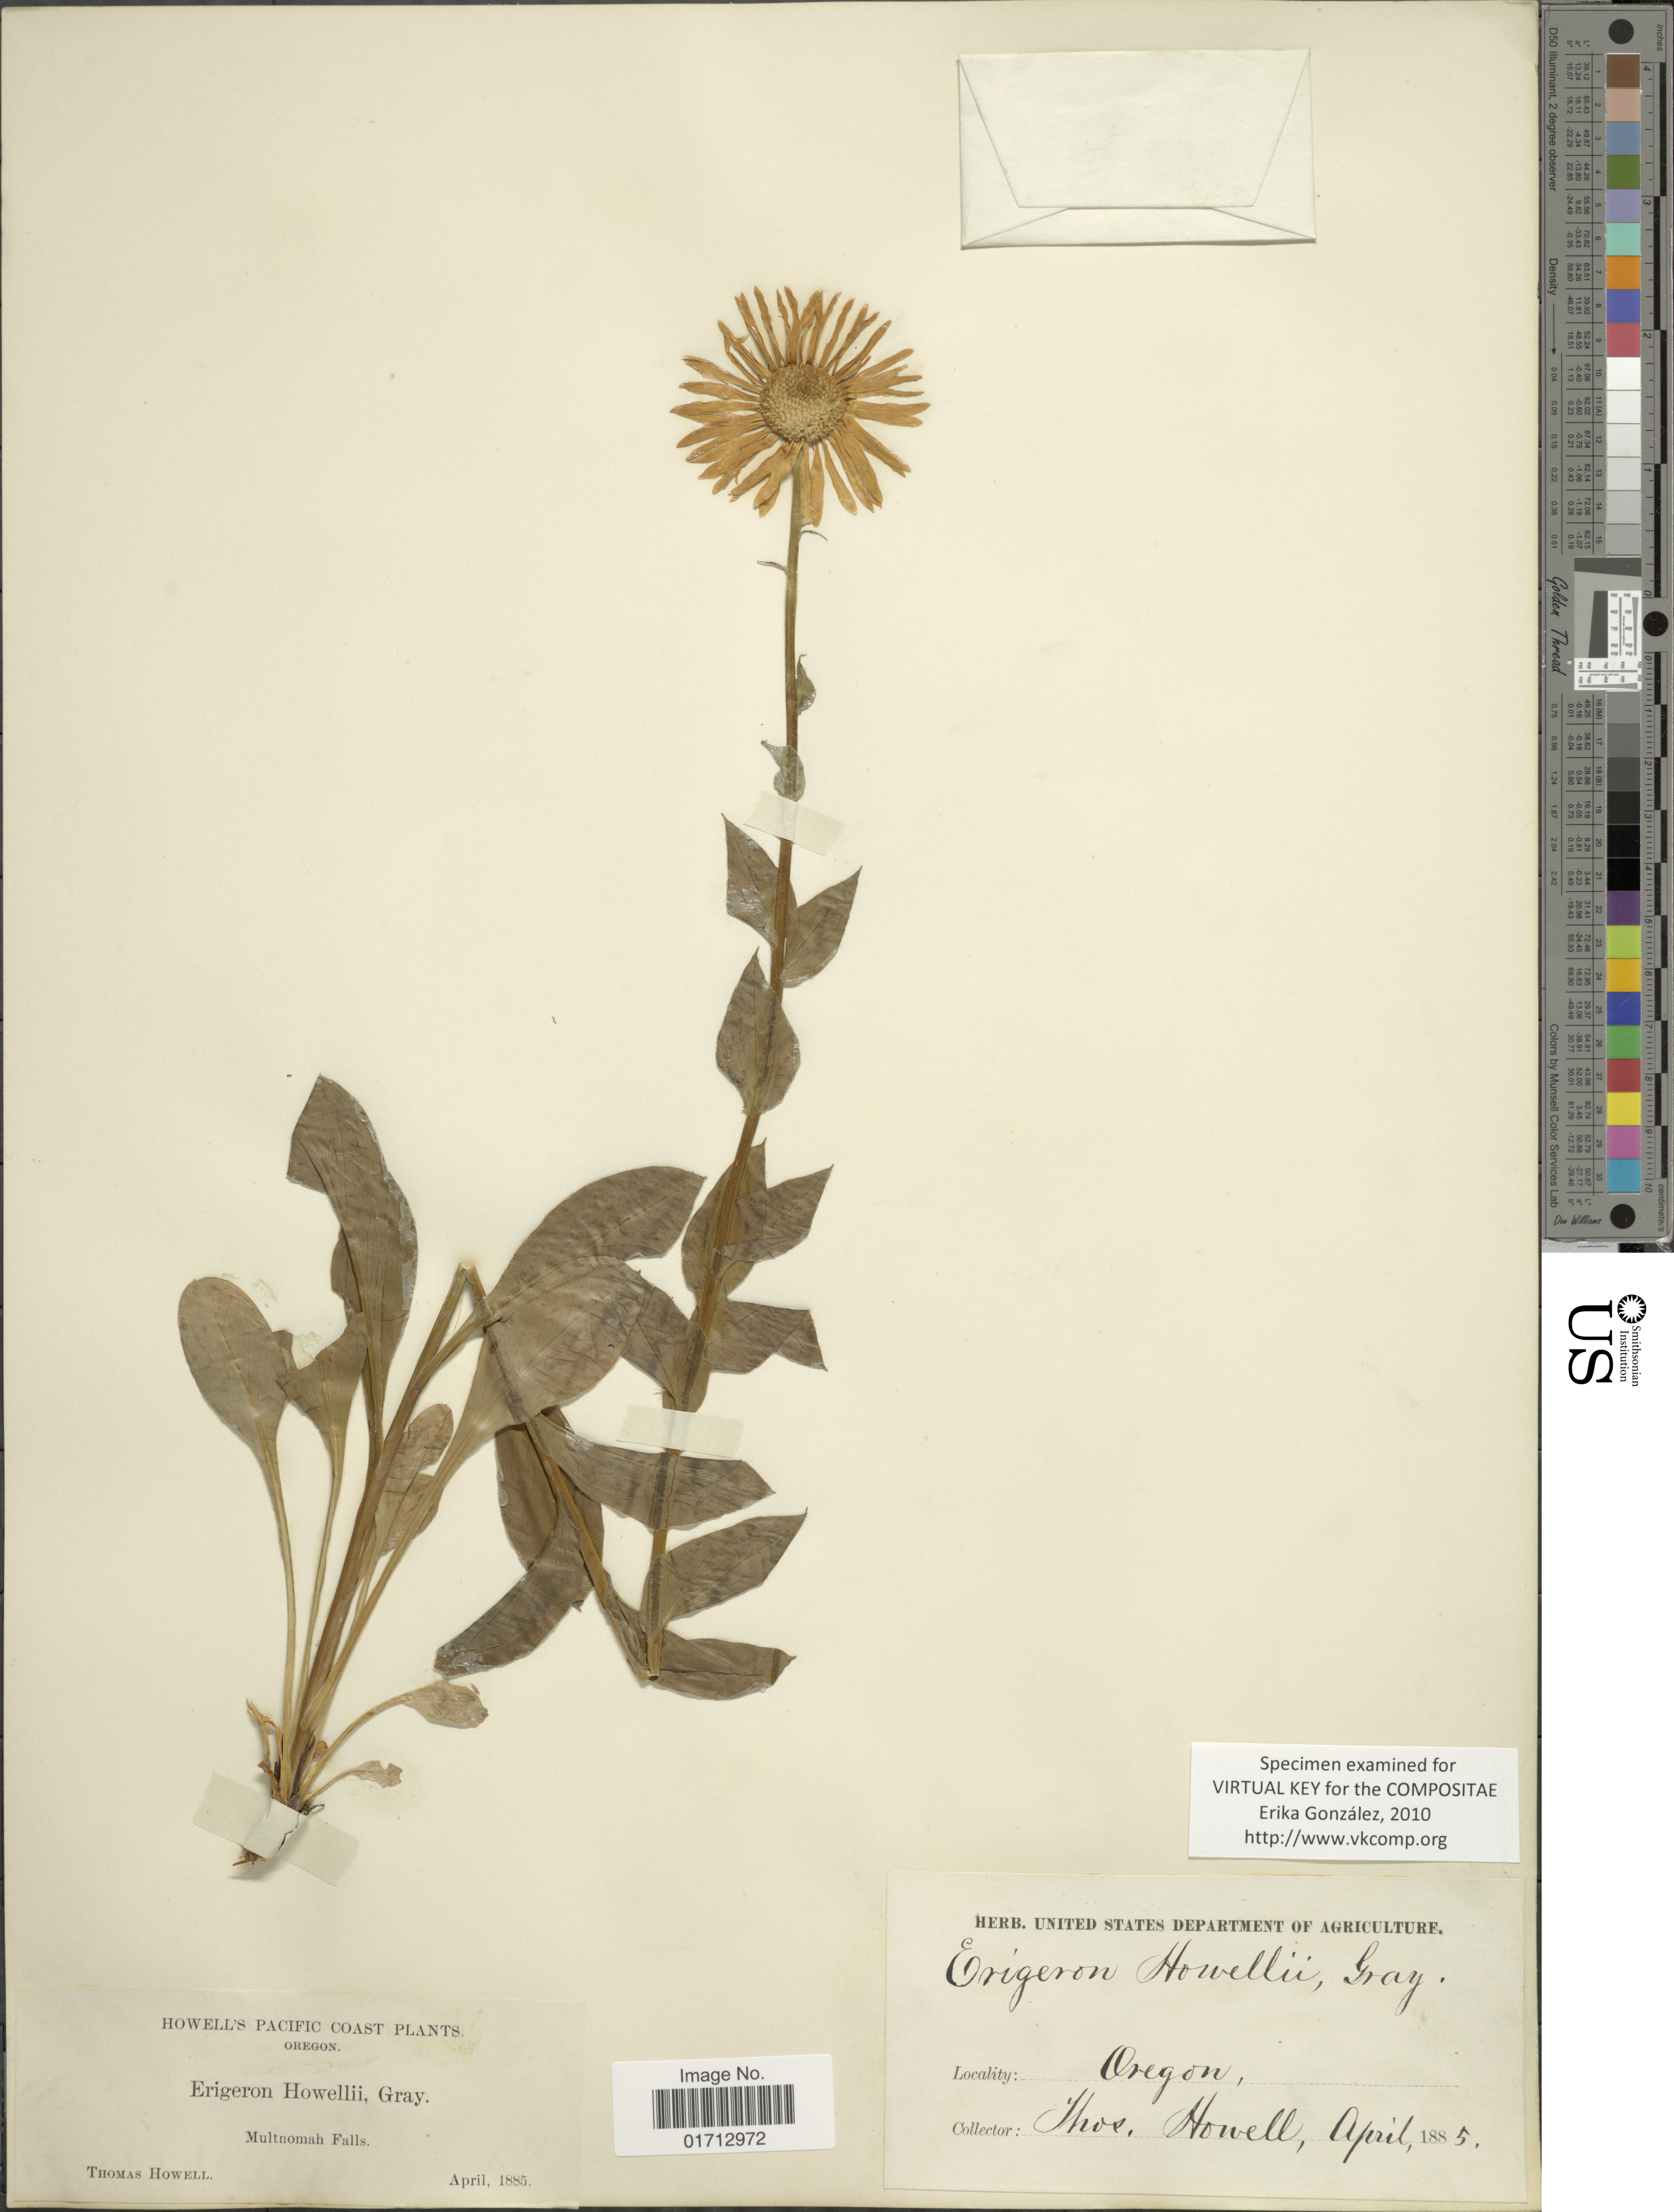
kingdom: Plantae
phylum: Tracheophyta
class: Magnoliopsida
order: Asterales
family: Asteraceae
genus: Erigeron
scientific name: Erigeron howellii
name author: (A. Gray) A. Gray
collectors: T. Howell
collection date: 1885-04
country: United States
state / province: Oregon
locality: Howell's Pacific Coast, Multomah Falls.